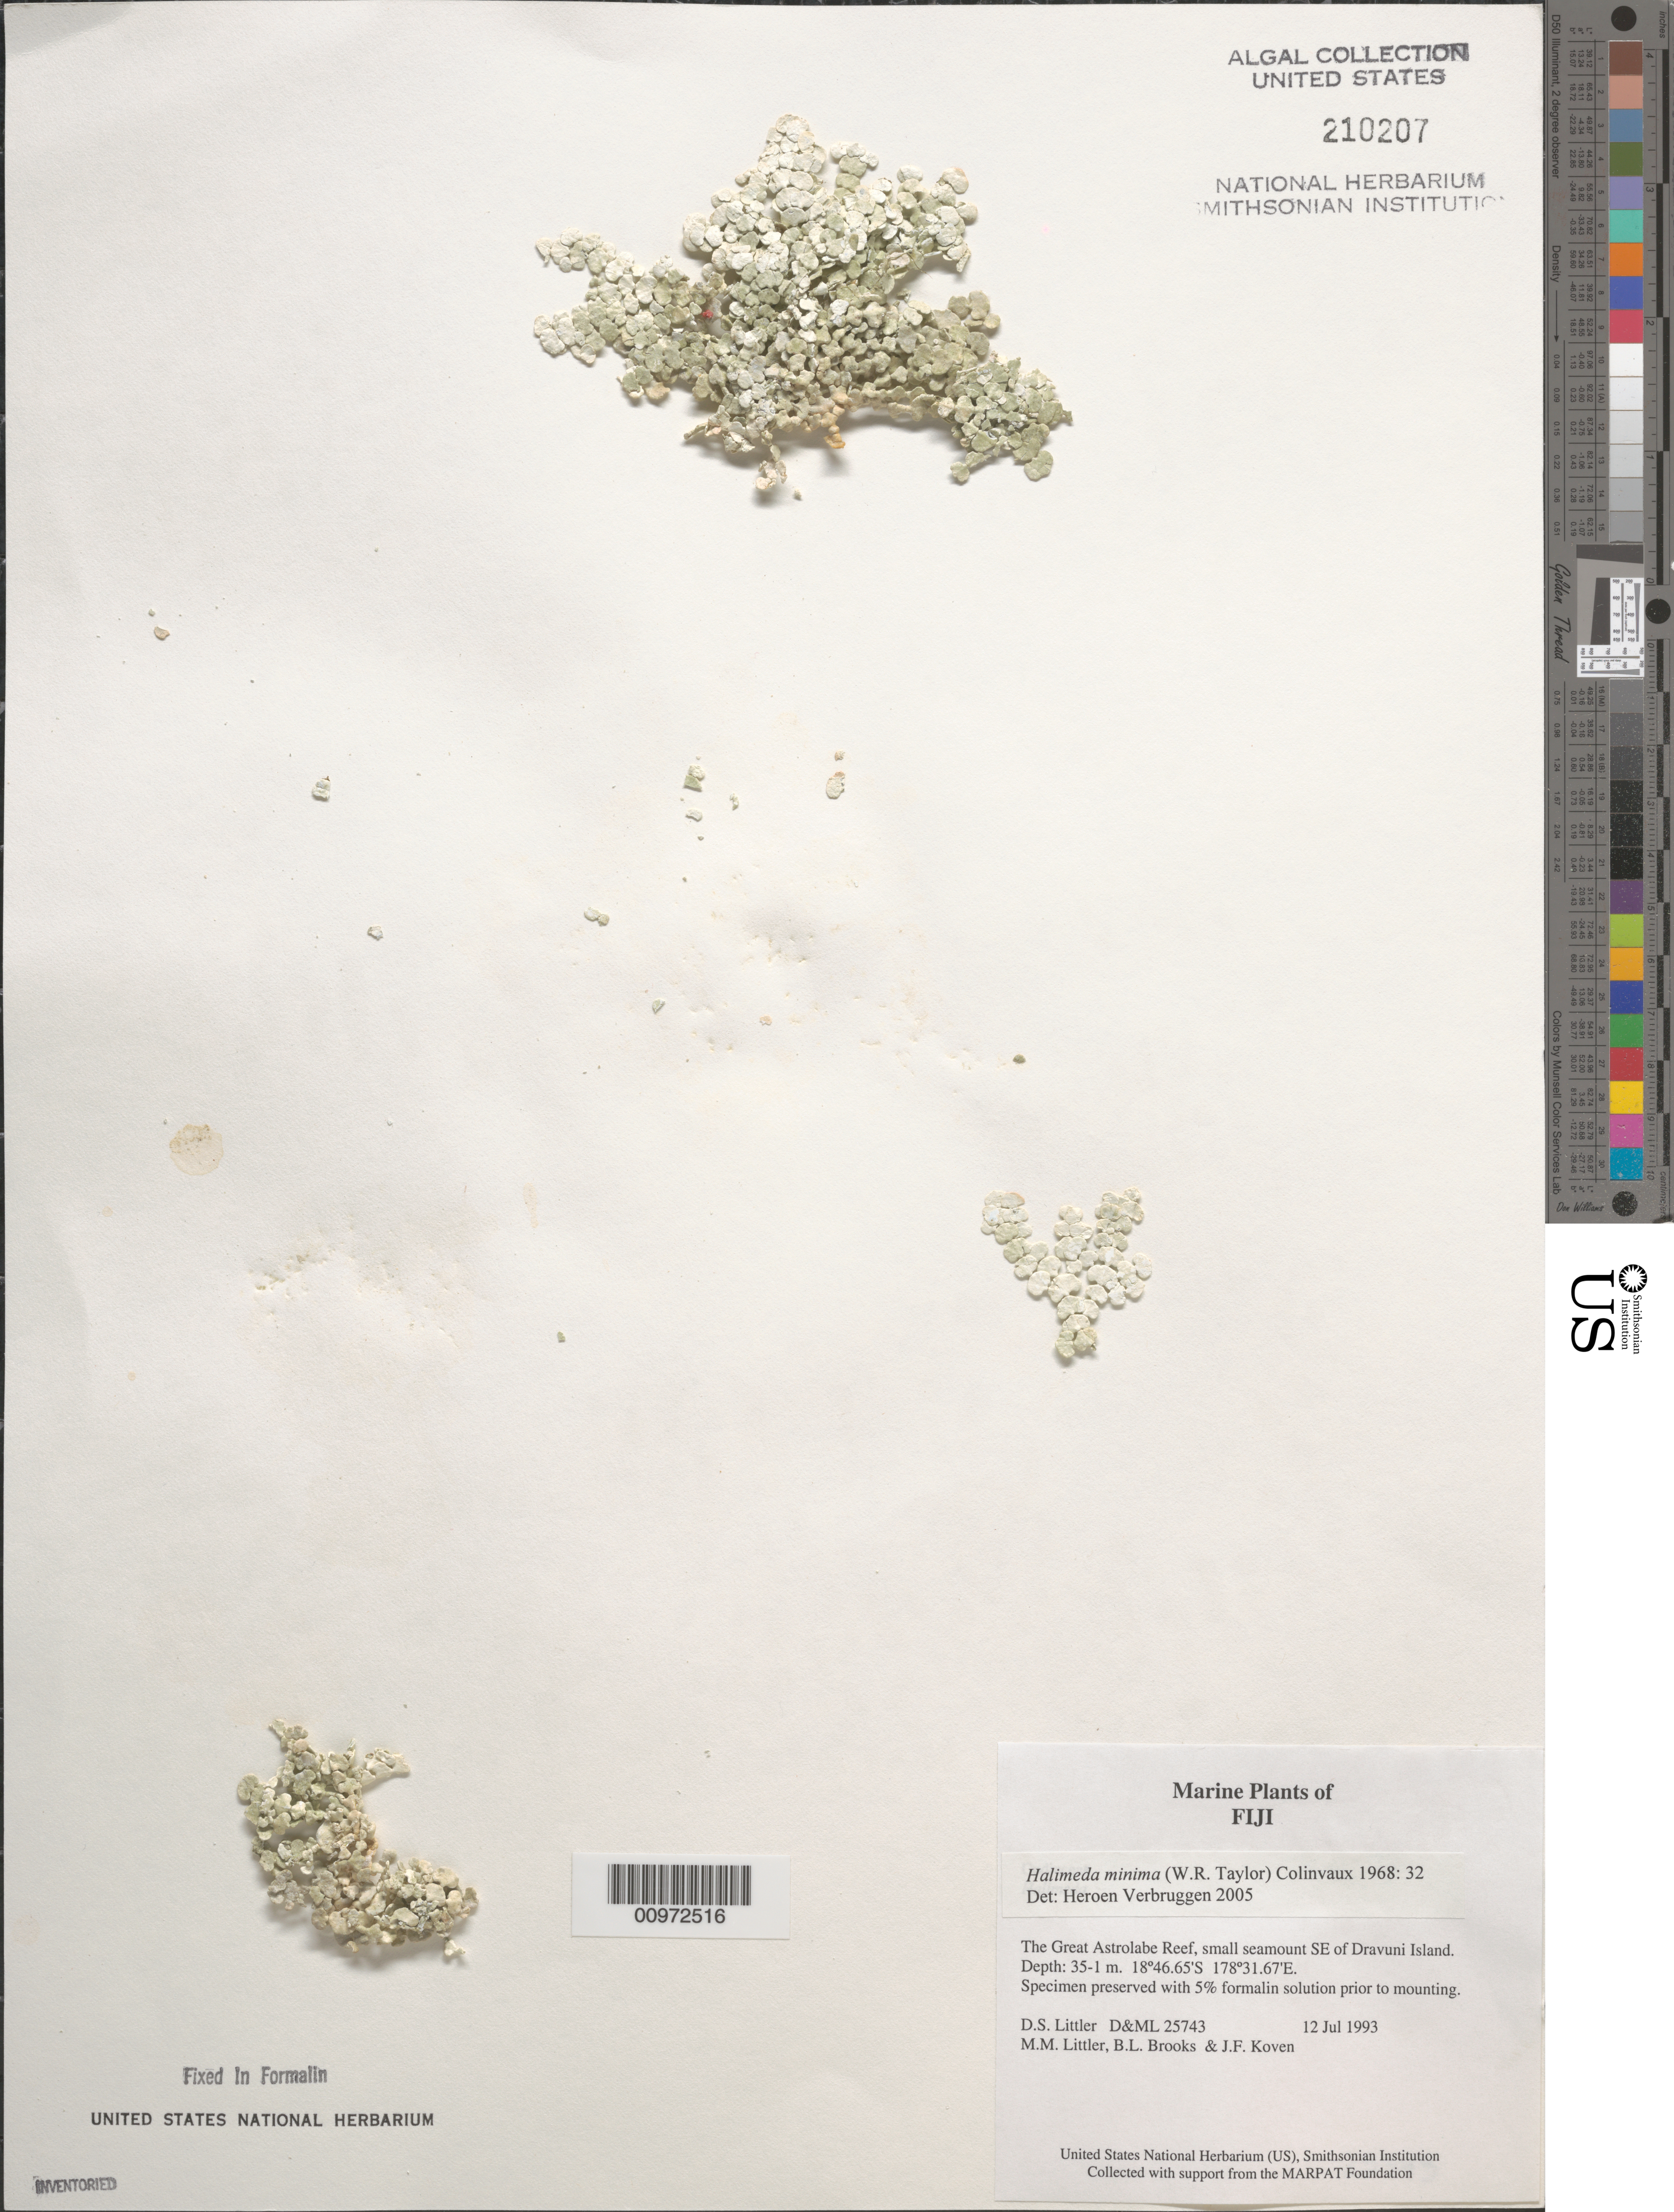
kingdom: Plantae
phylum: Chlorophyta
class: Ulvophyceae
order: Bryopsidales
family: Halimedaceae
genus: Halimeda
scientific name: Halimeda minima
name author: (W.R. Taylor) Hillis-Colinvaux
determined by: Verbruggen, H.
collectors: D. S. Littler, M. M. Littler, B. Brooks & J. Koven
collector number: D&ML 25743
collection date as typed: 12 Jul 1993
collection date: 1993-07-12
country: Fiji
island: Great Astrolabe Reef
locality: Great Astrolabe Reef, small seamount southeast of Dravuni Island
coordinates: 18 46.65'S, 178 31.67'E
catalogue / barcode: US 210207